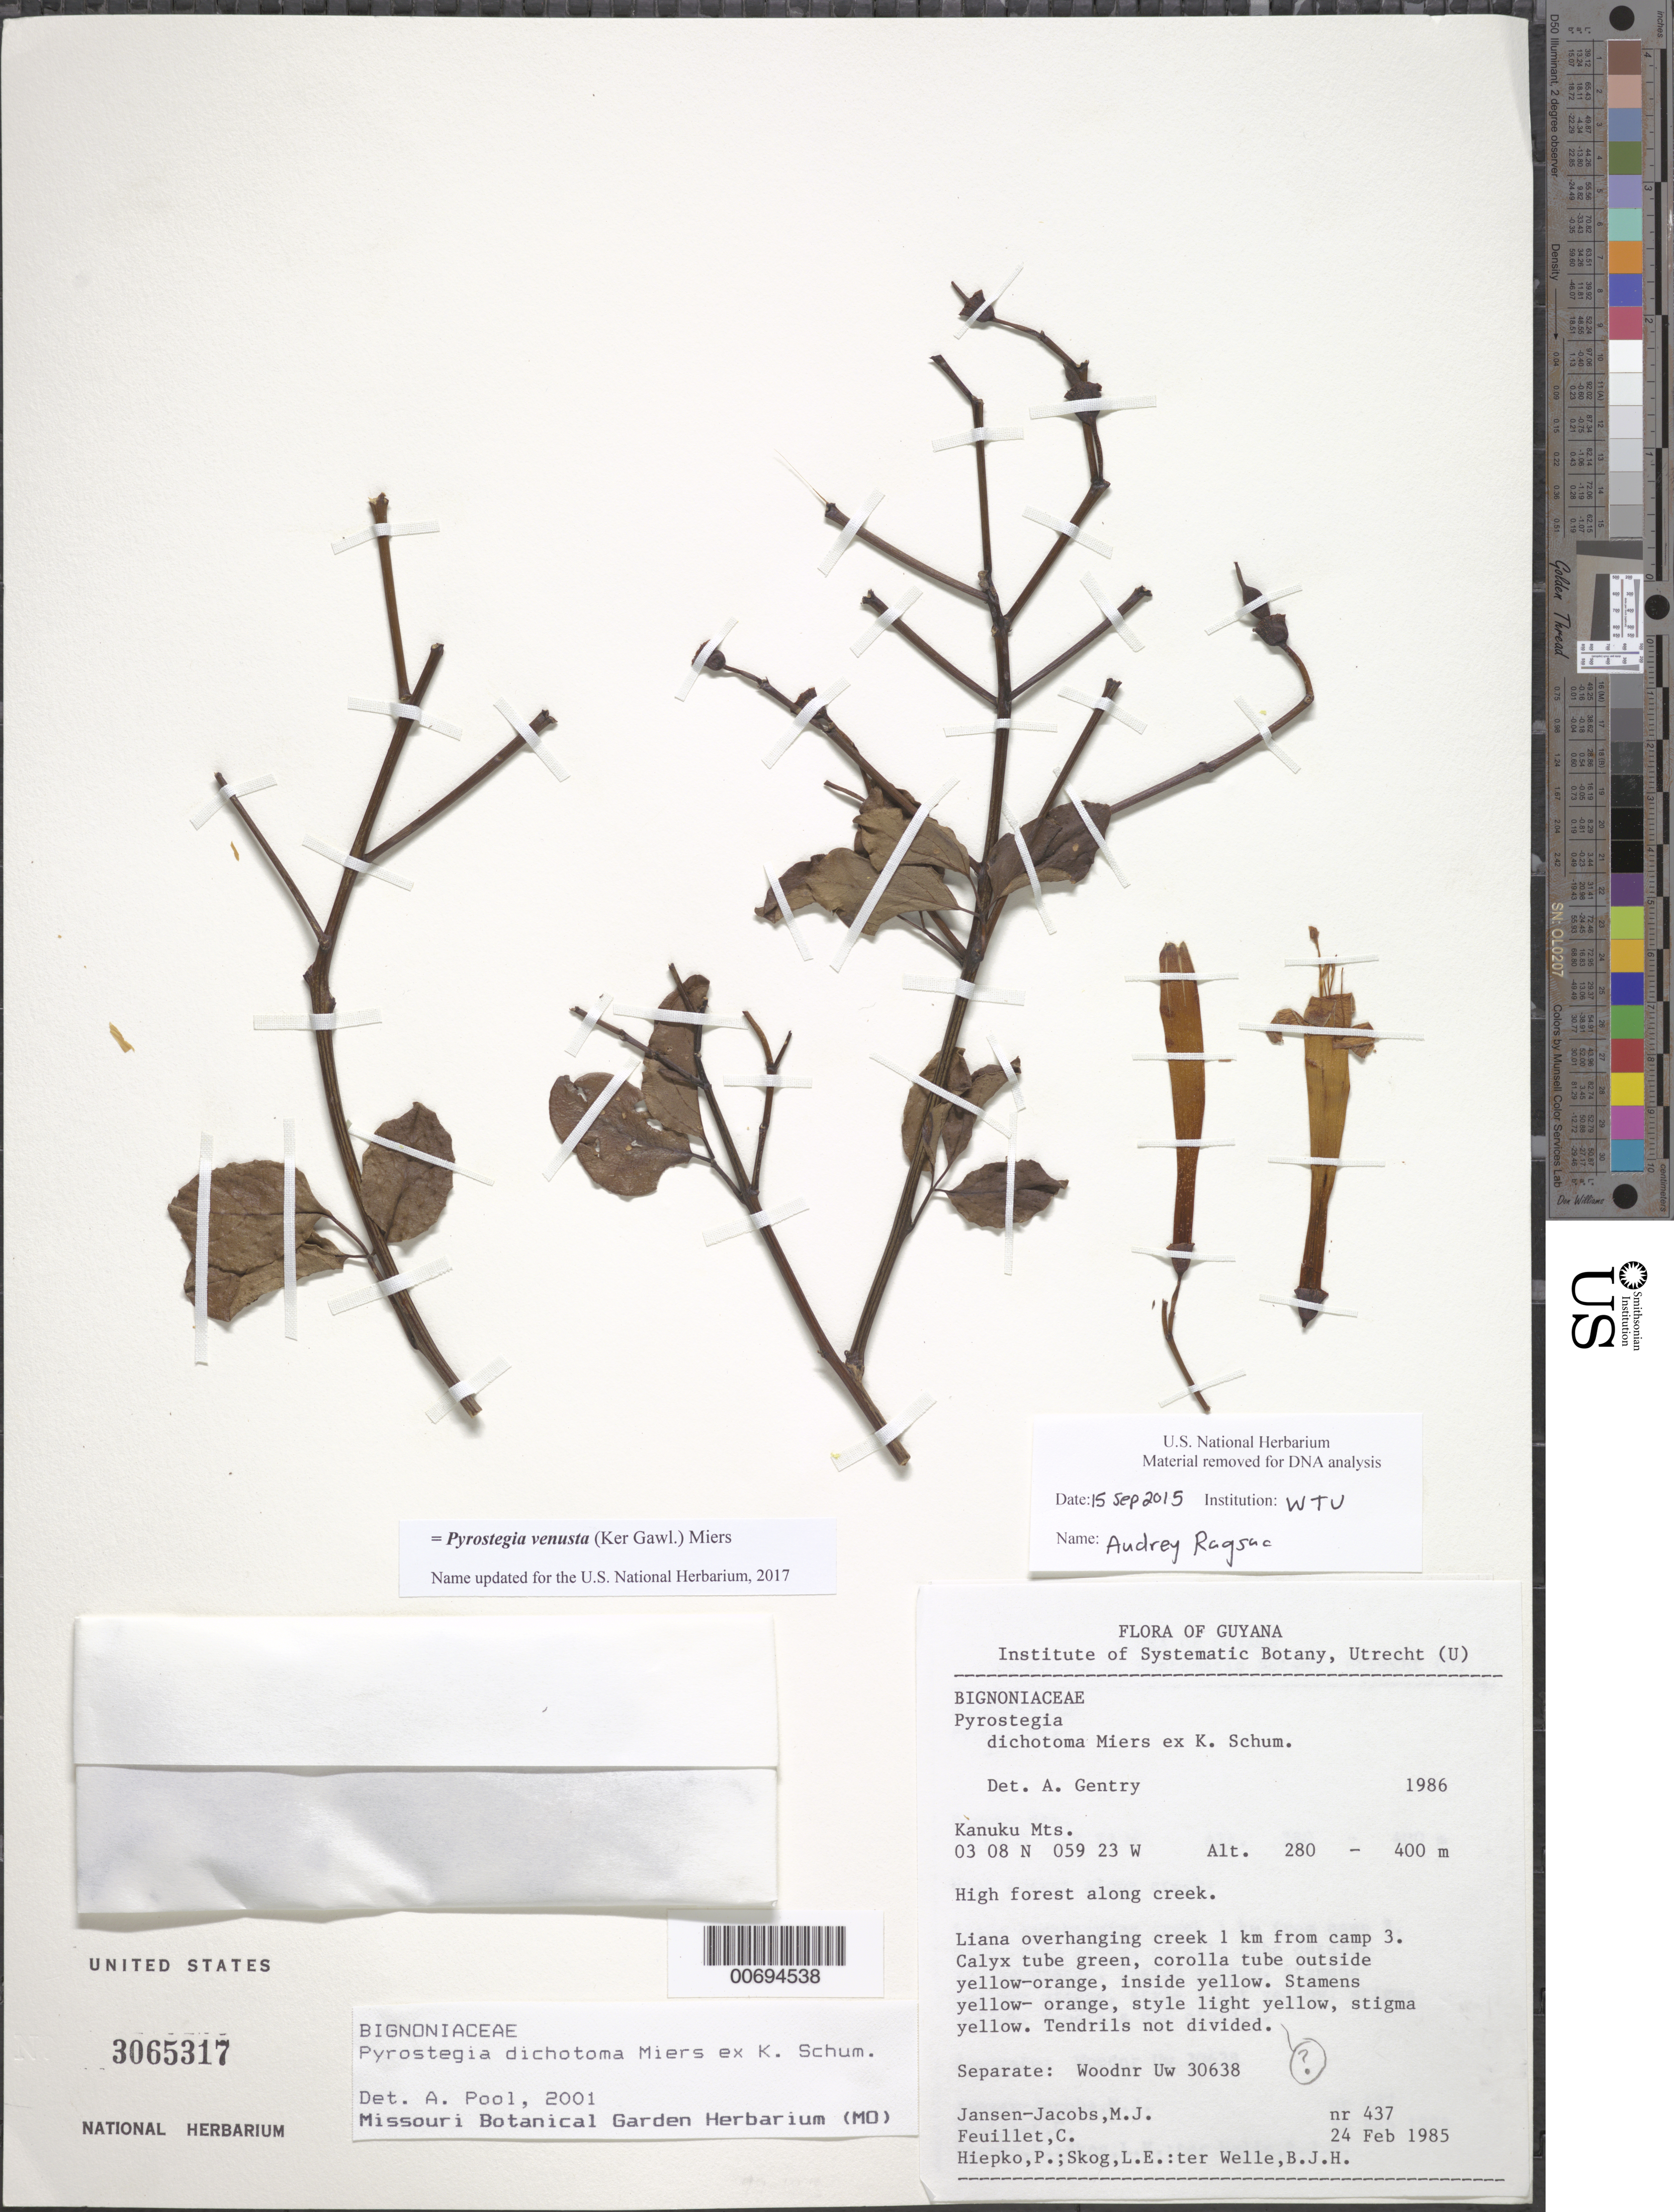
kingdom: Plantae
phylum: Tracheophyta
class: Magnoliopsida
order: Lamiales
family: Bignoniaceae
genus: Pyrostegia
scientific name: Pyrostegia venusta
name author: (Ker Gawl.) Miers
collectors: M. J. Jansen-Jacobs, C. Feuillet, P. H. Hiepko, L. E. Skog & B. Welle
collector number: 437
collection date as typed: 24-Feb-85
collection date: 1985-02-24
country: Guyana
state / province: U. Takutu-U. Essequibo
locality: Kanuku Mts.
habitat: High forest along creek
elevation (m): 280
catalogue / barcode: US 3065317